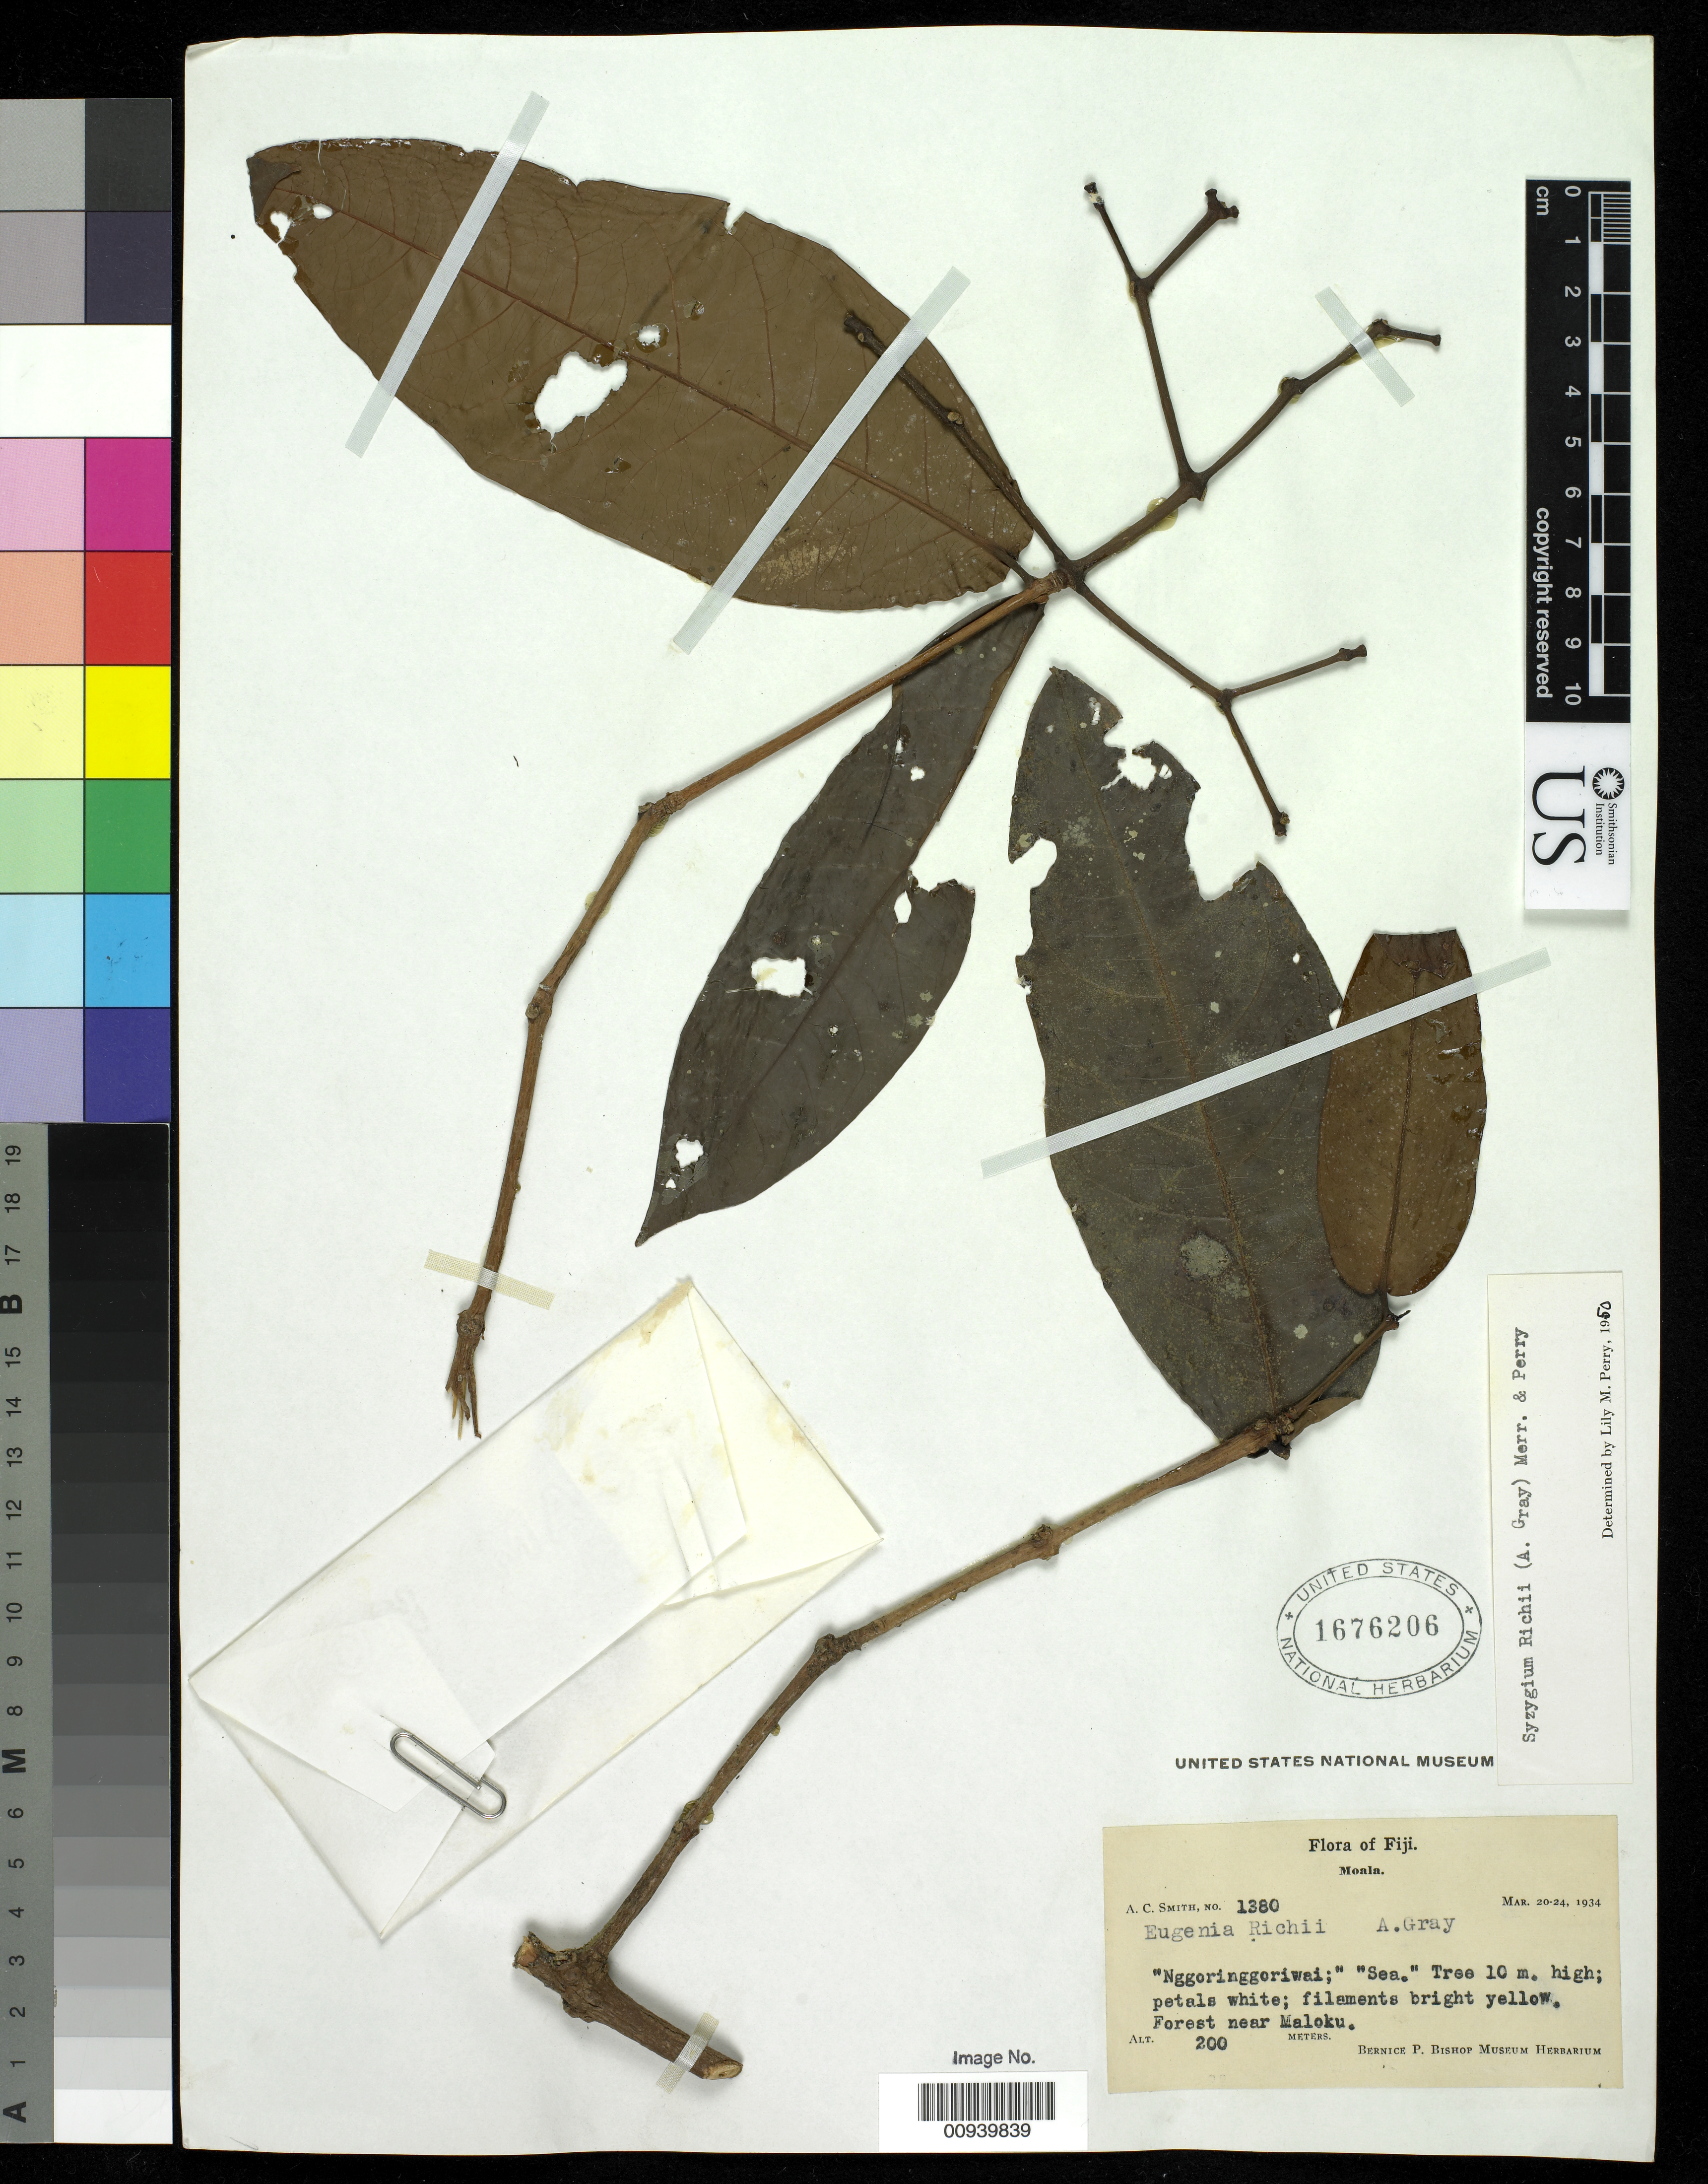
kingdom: Plantae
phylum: Tracheophyta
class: Magnoliopsida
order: Myrtales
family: Myrtaceae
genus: Syzygium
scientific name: Syzygium richii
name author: (A. Gray) Merr. & L.M. Perry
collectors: C. A. Smith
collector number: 1380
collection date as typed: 20 Mar 1934 to 24 Mar 1934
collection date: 1934-03-20/1934-03-24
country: Fiji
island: Moala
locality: Forest near Maloku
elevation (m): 200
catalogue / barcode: US 1676206